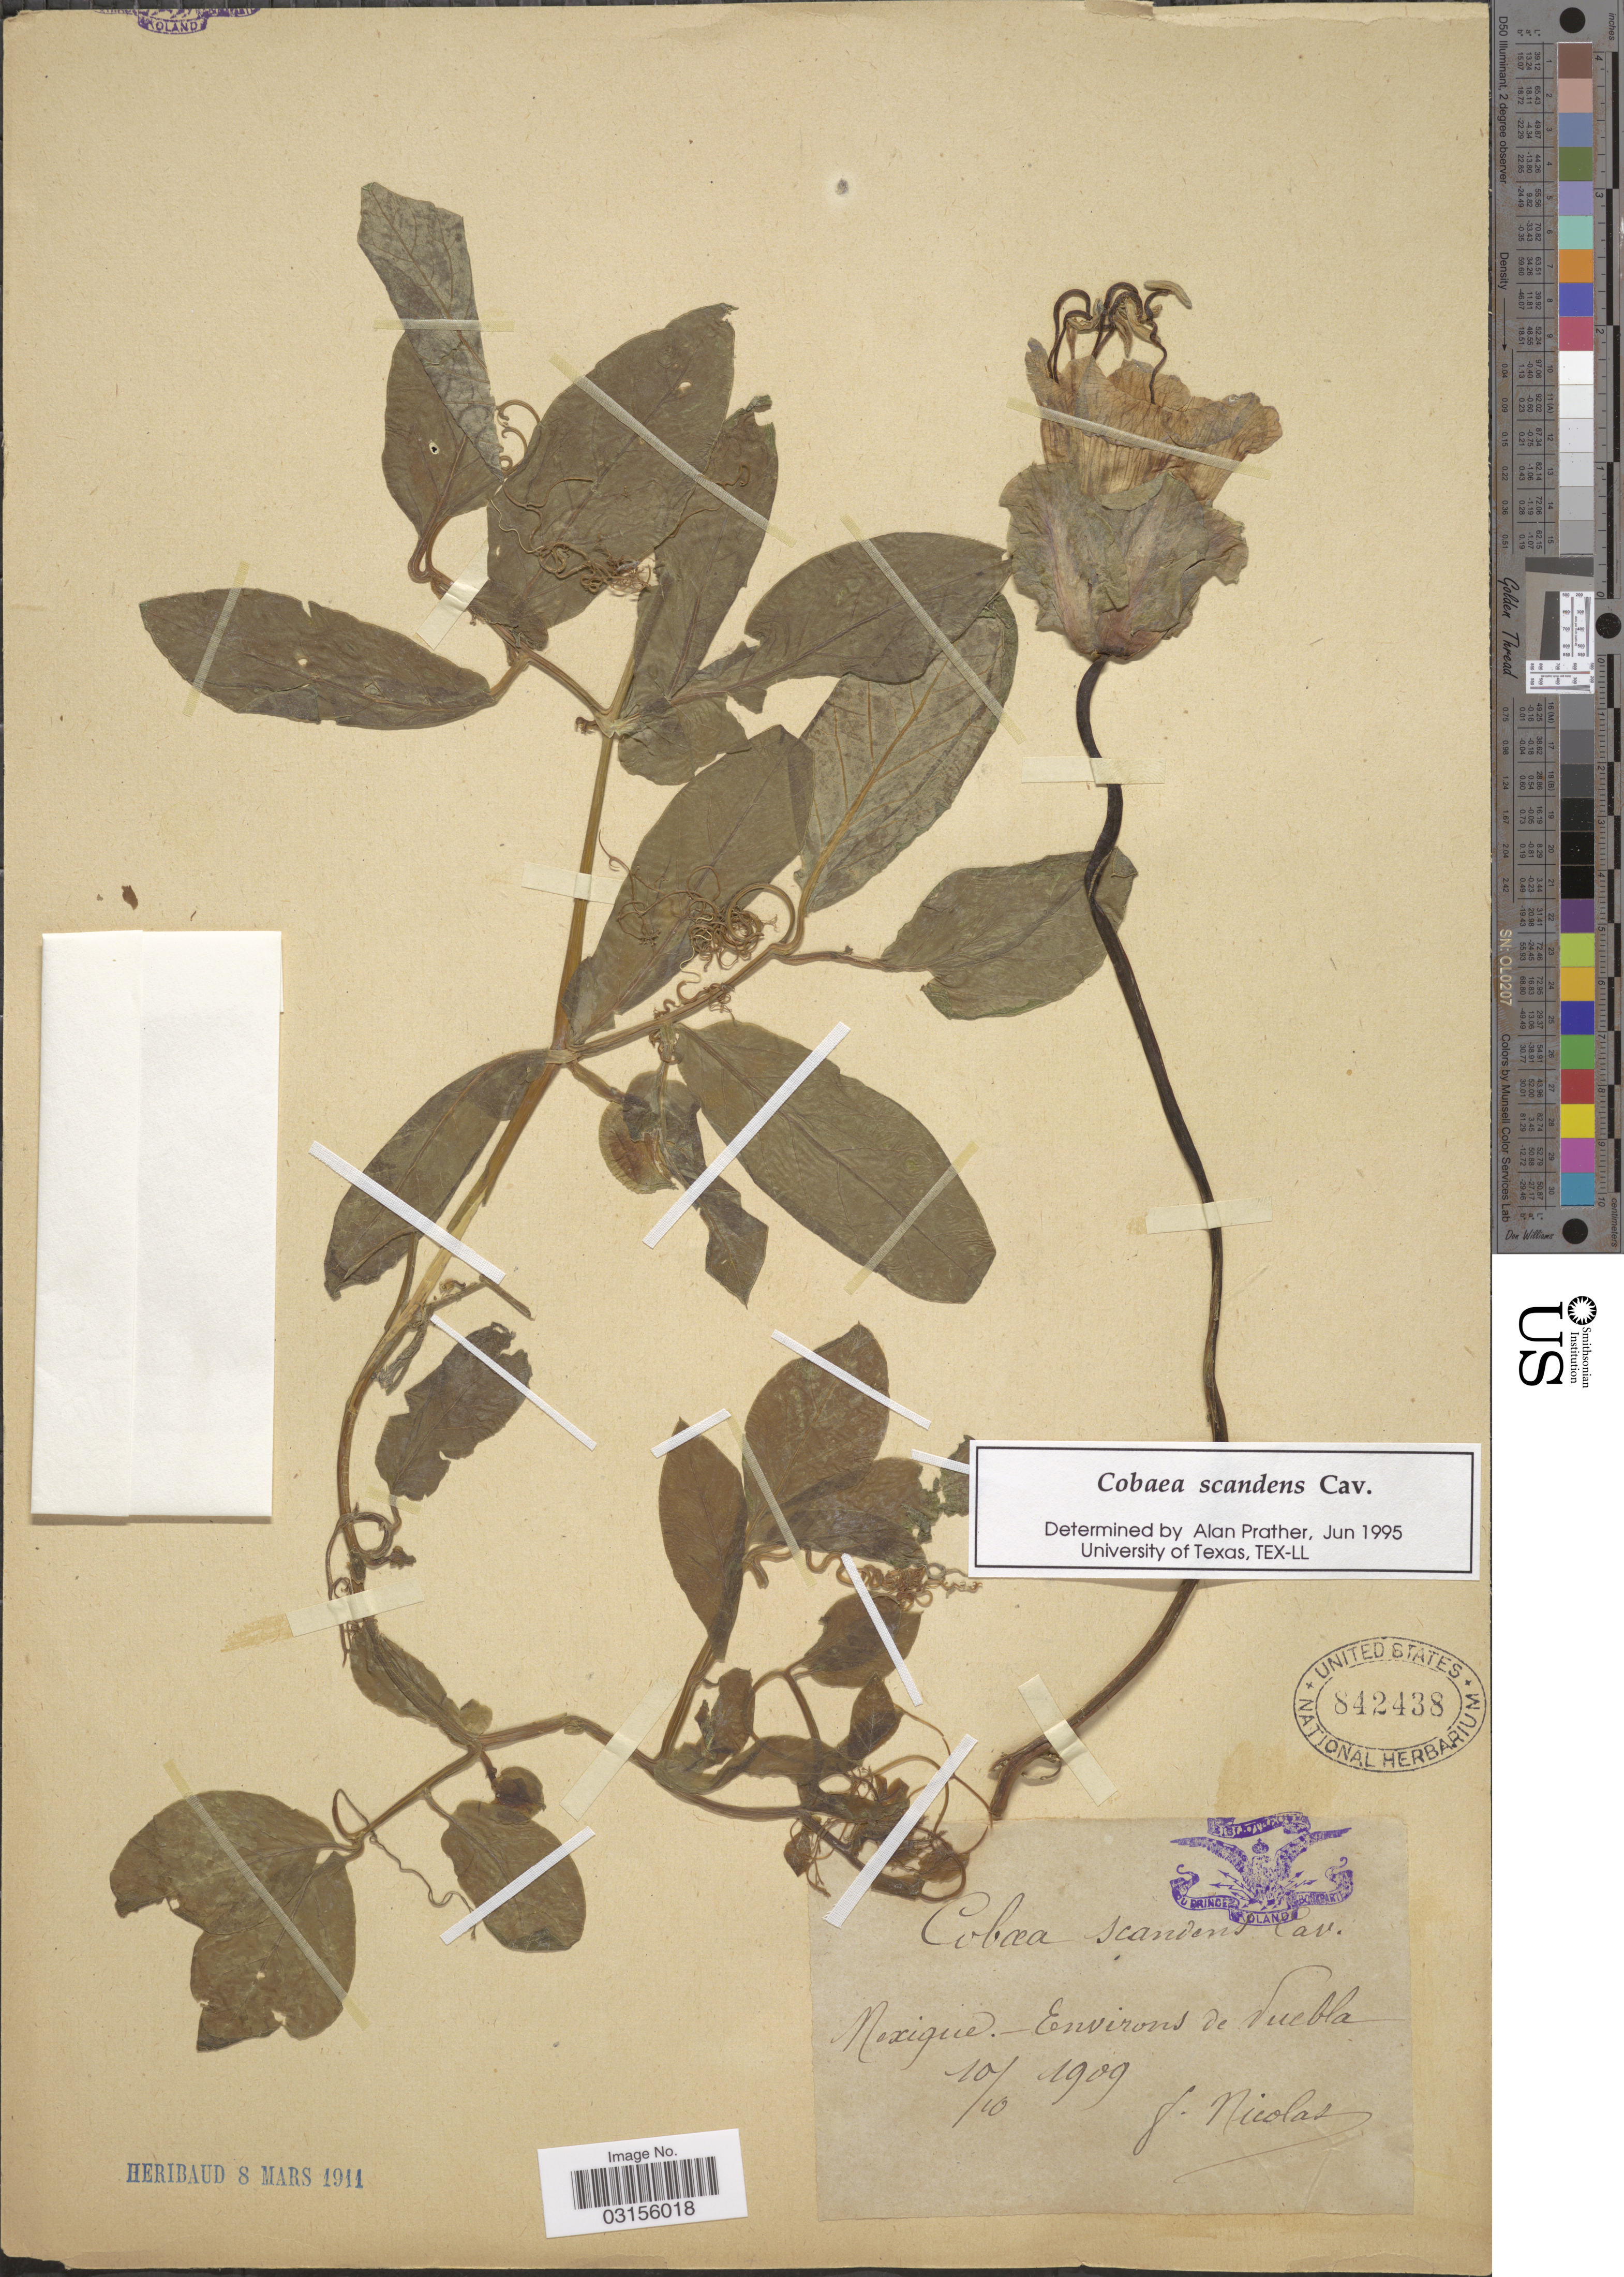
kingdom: Plantae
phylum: Tracheophyta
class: Magnoliopsida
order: Ericales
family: Polemoniaceae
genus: Cobaea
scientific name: Cobaea scandens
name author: Cav.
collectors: F. Nicolas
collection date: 1909-10-10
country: Mexico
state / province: Puebla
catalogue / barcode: US 842438